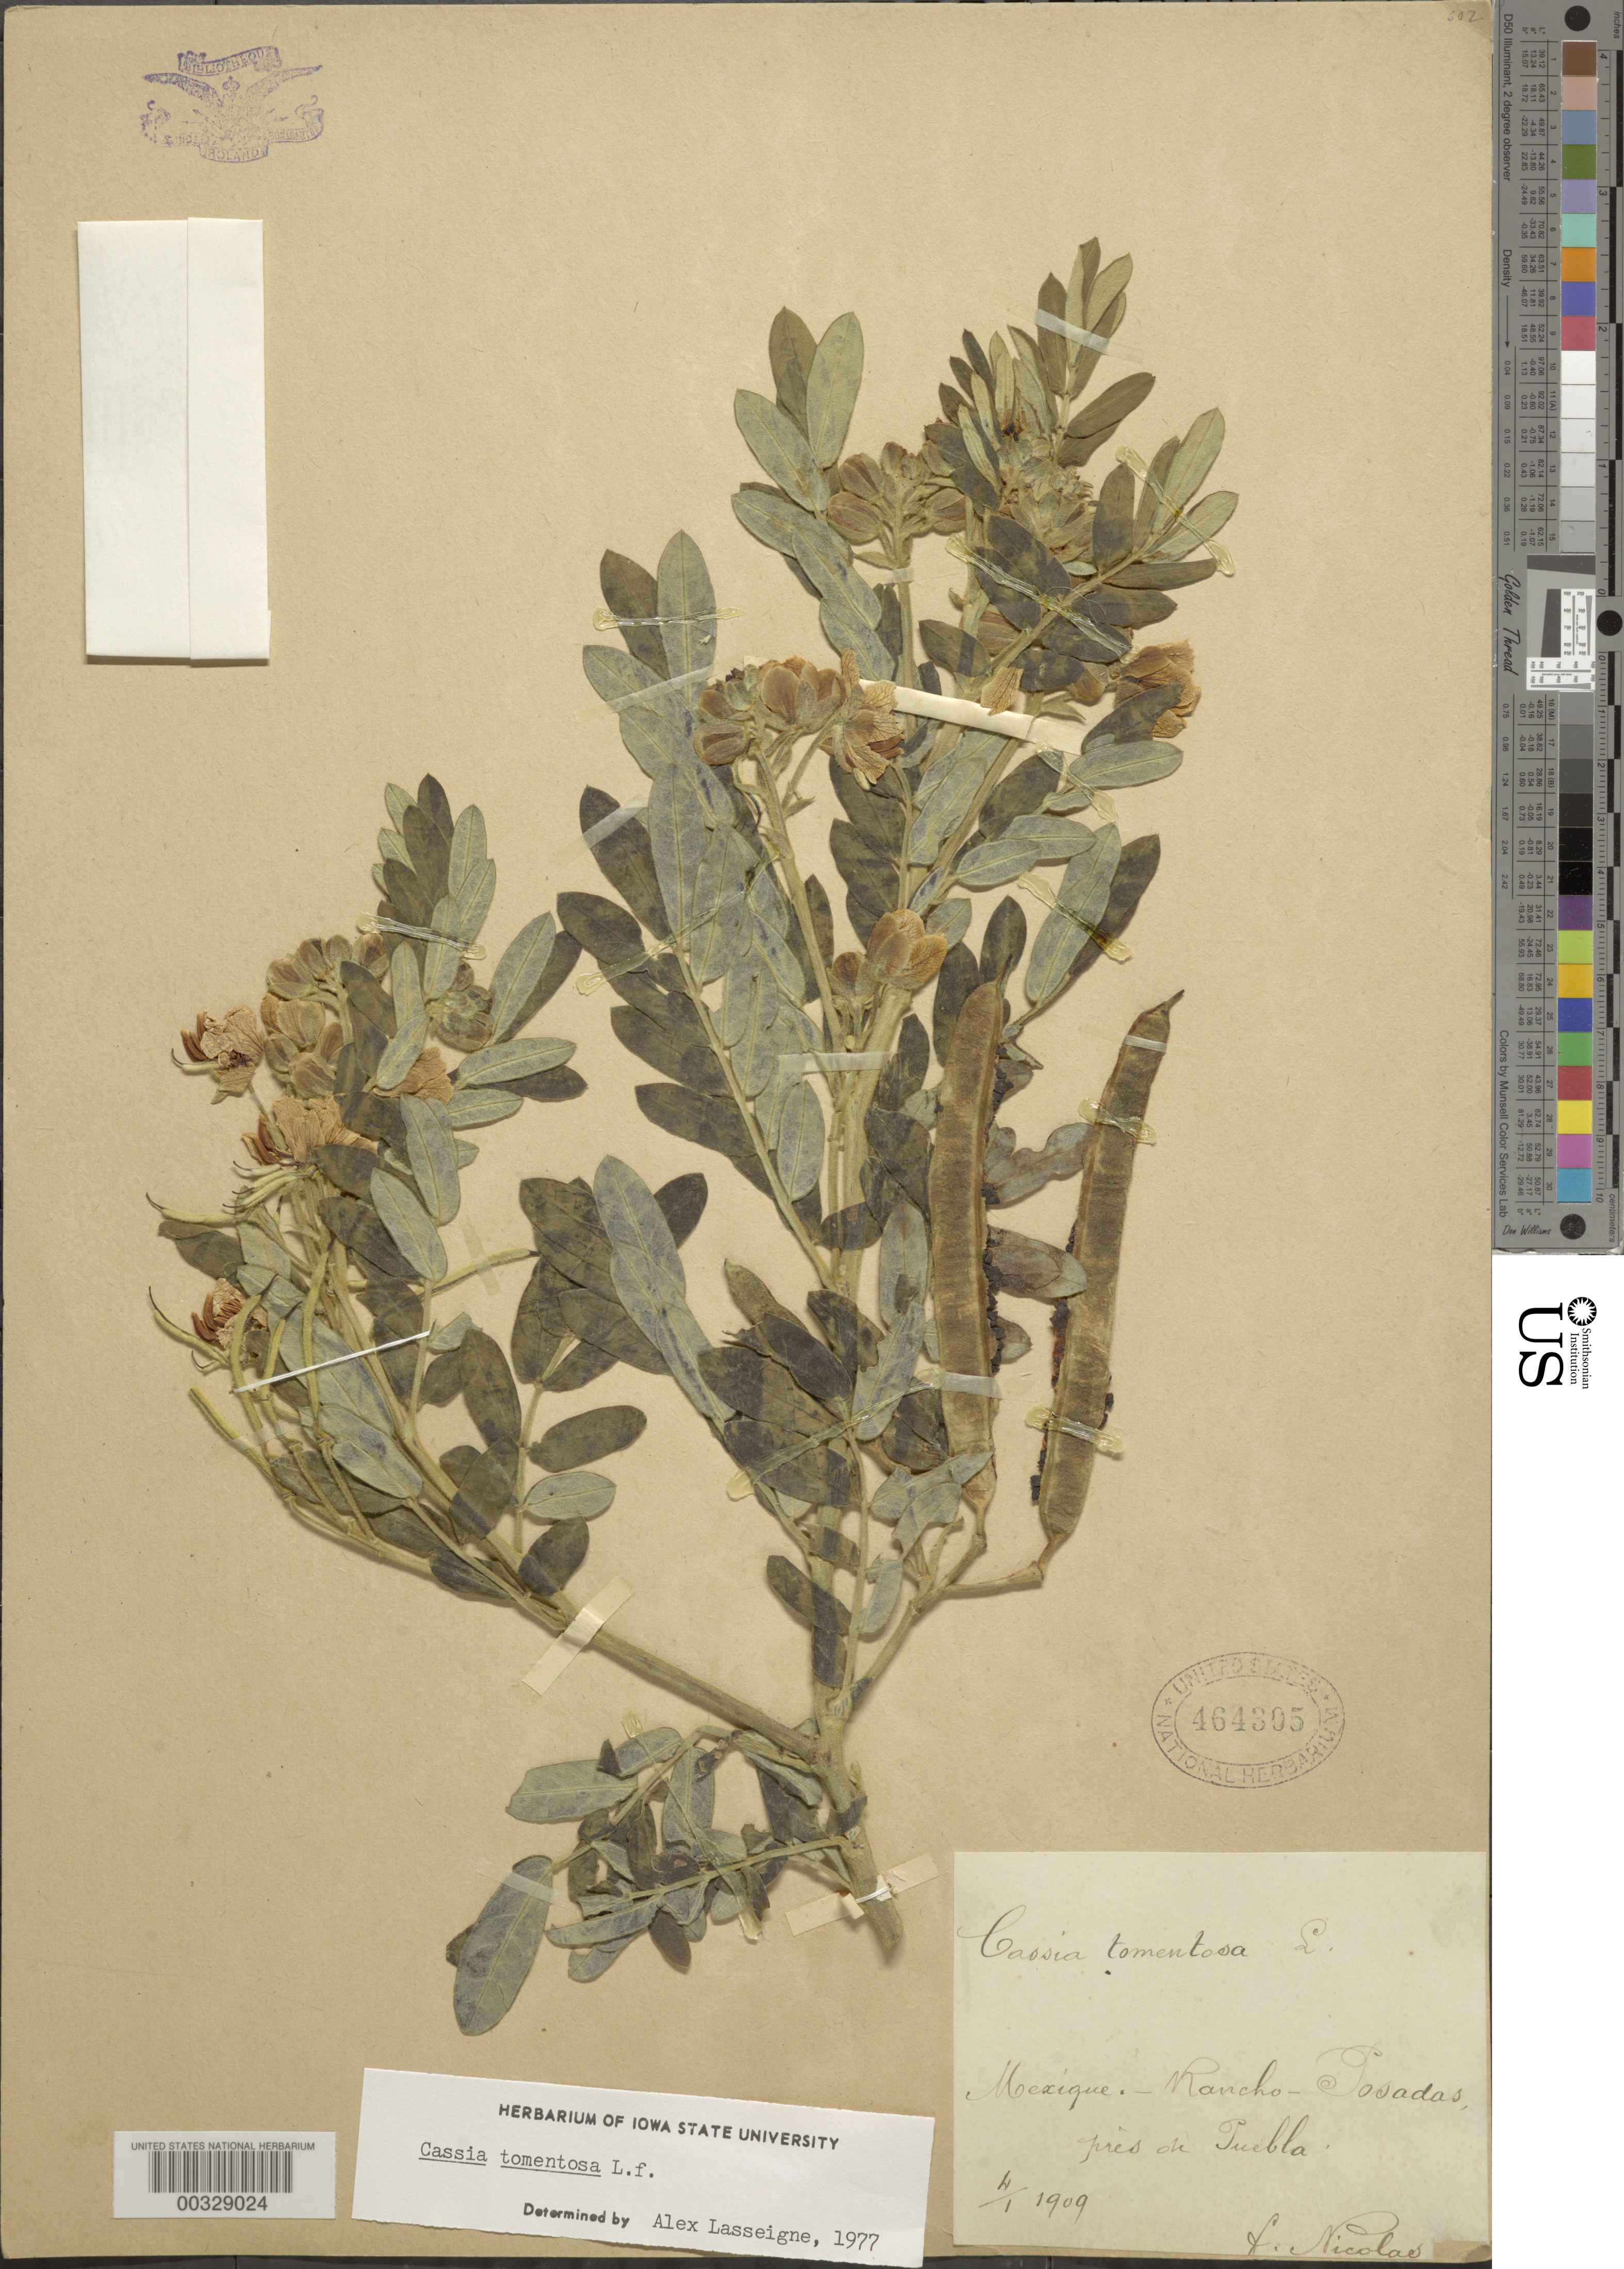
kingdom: Plantae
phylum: Tracheophyta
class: Magnoliopsida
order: Fabales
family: Fabaceae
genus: Senna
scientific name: Senna multiglandulosa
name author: (Jacq.) H.S. Irwin & Barneby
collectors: F. Nicolae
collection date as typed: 04 Jan 1909 or 01 Apr 1909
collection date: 1909-01-04 or 1909-04-01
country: Mexico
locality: Rancho tosadas near Puebla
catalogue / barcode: US 464305